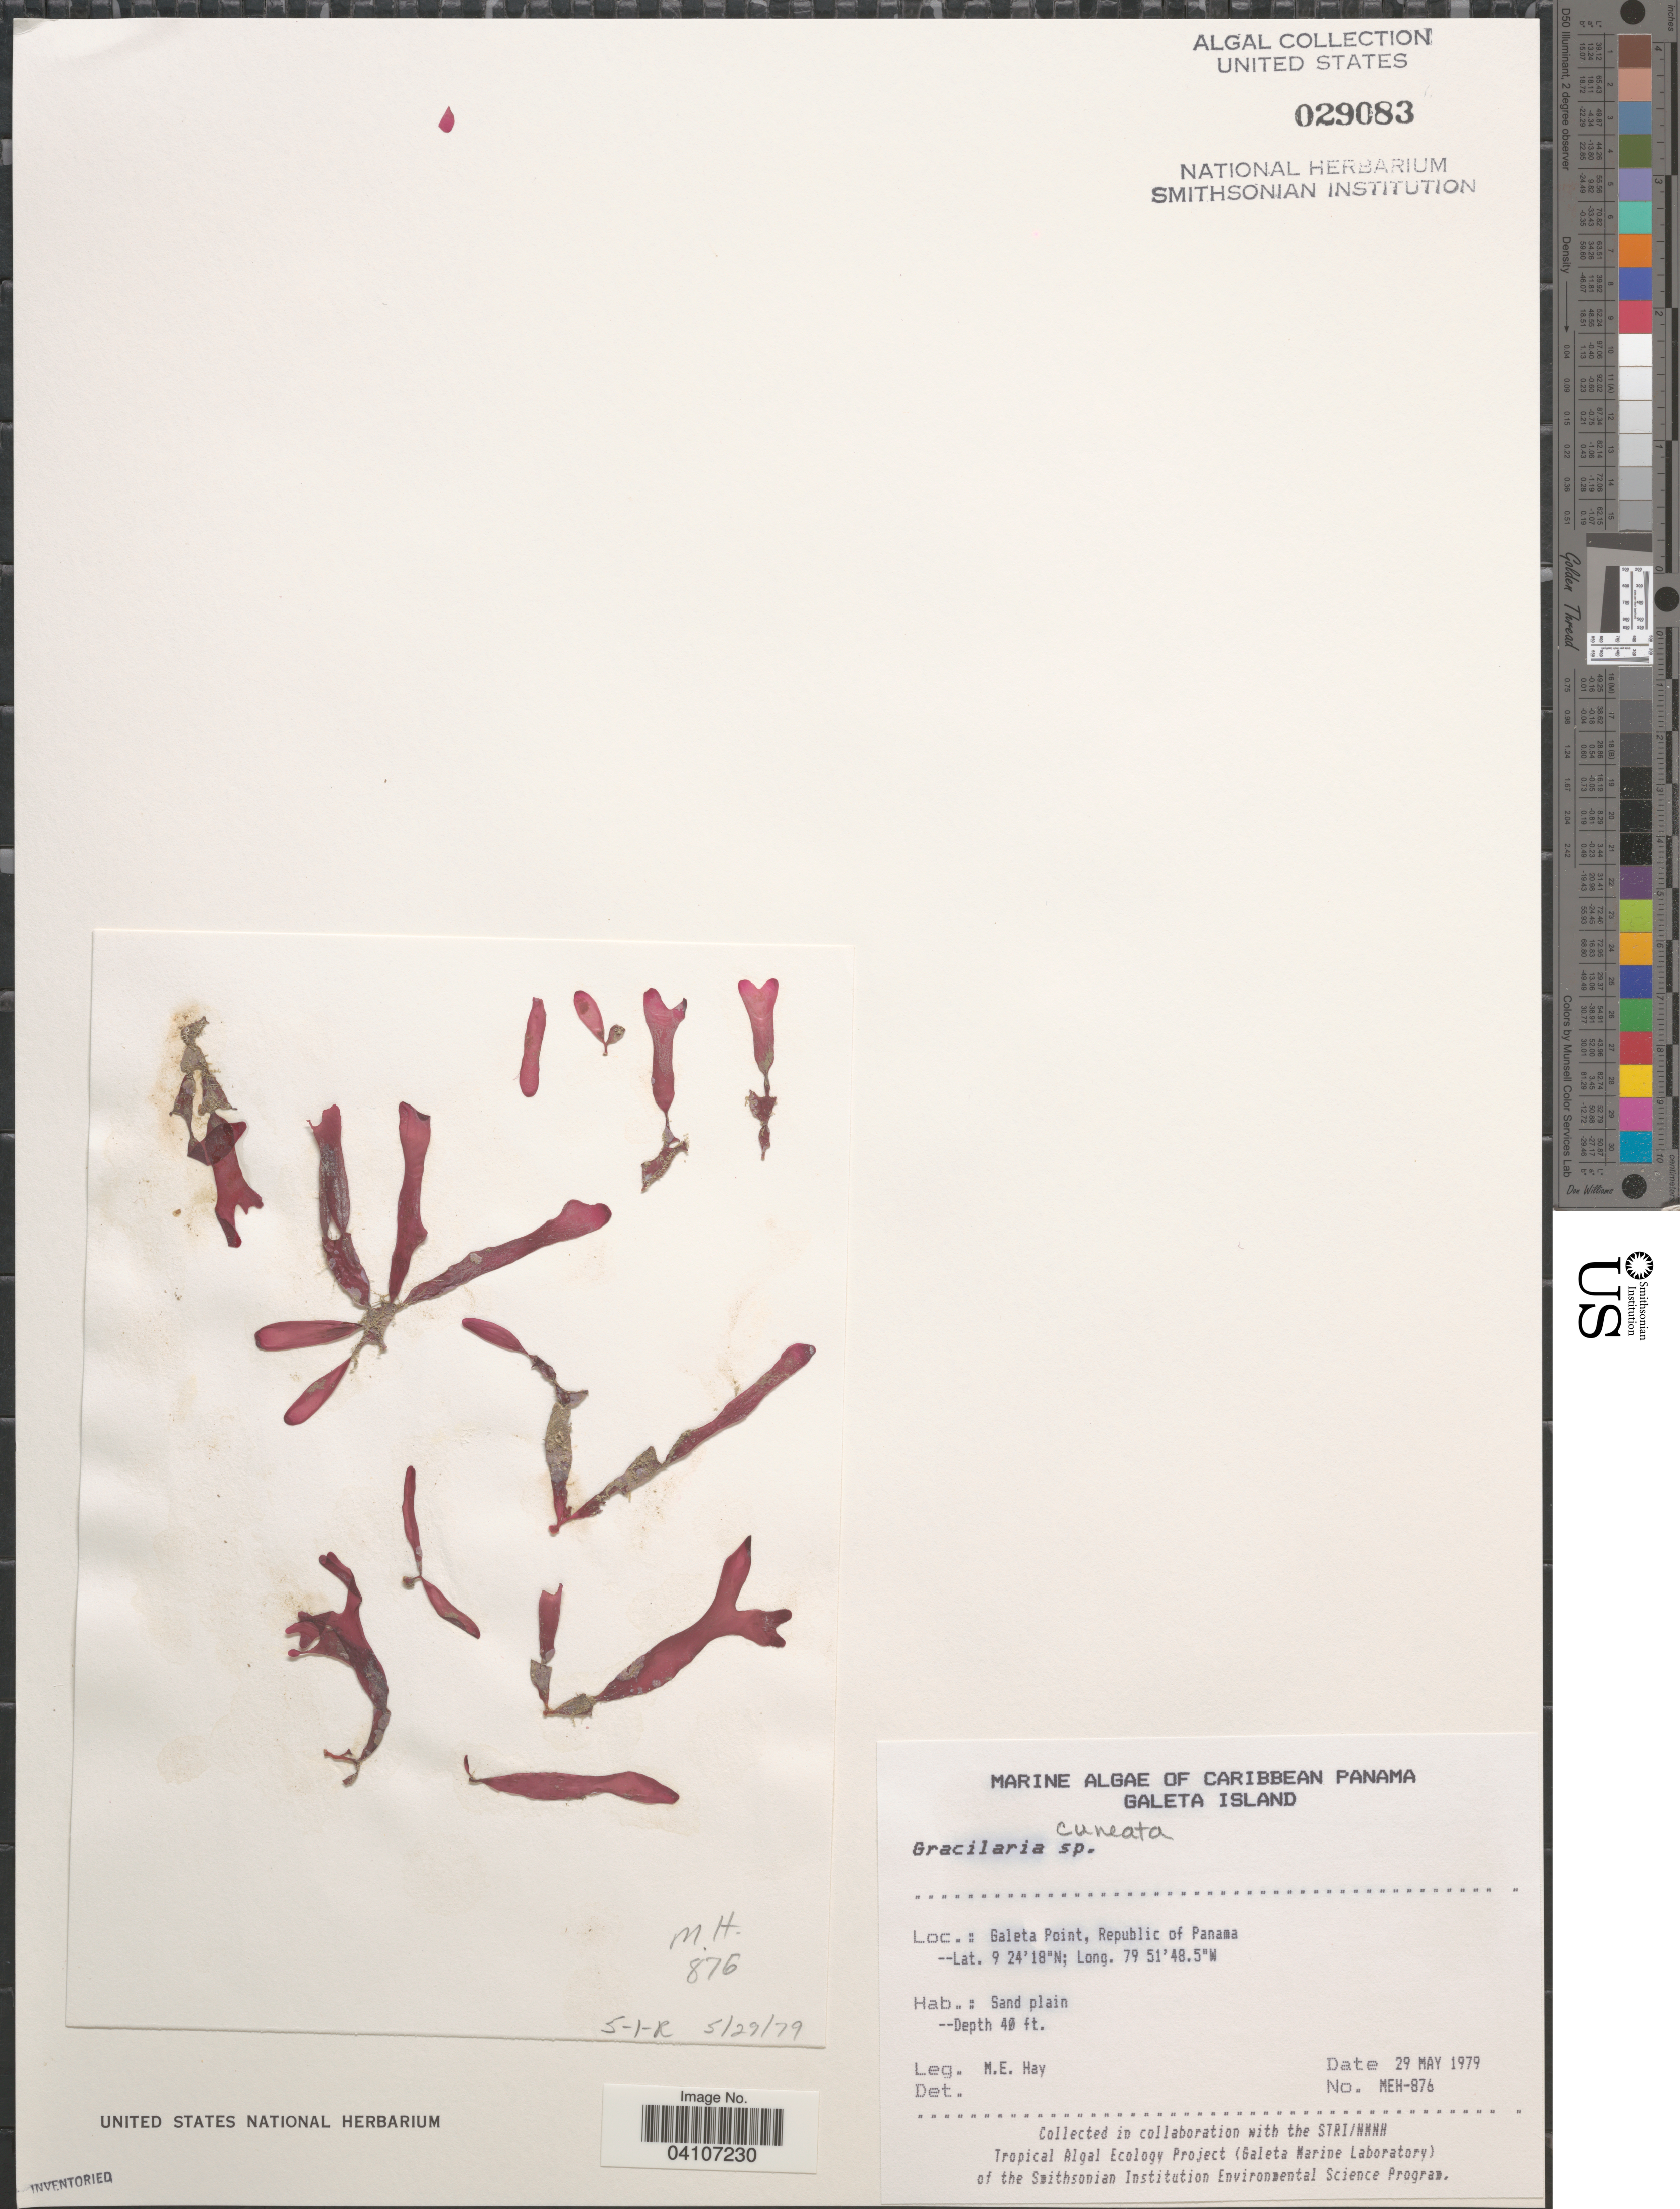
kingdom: Plantae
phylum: Rhodophyta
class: Florideophyceae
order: Gracilariales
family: Gracilariaceae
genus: Gracilaria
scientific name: Gracilaria cuneata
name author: Aresch.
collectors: M. E. Hay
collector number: MEH-876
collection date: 1979-05-29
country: Panama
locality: Caribbean Panama. Galeta Island. Galeta Point, Republic of Panama.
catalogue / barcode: US 29083